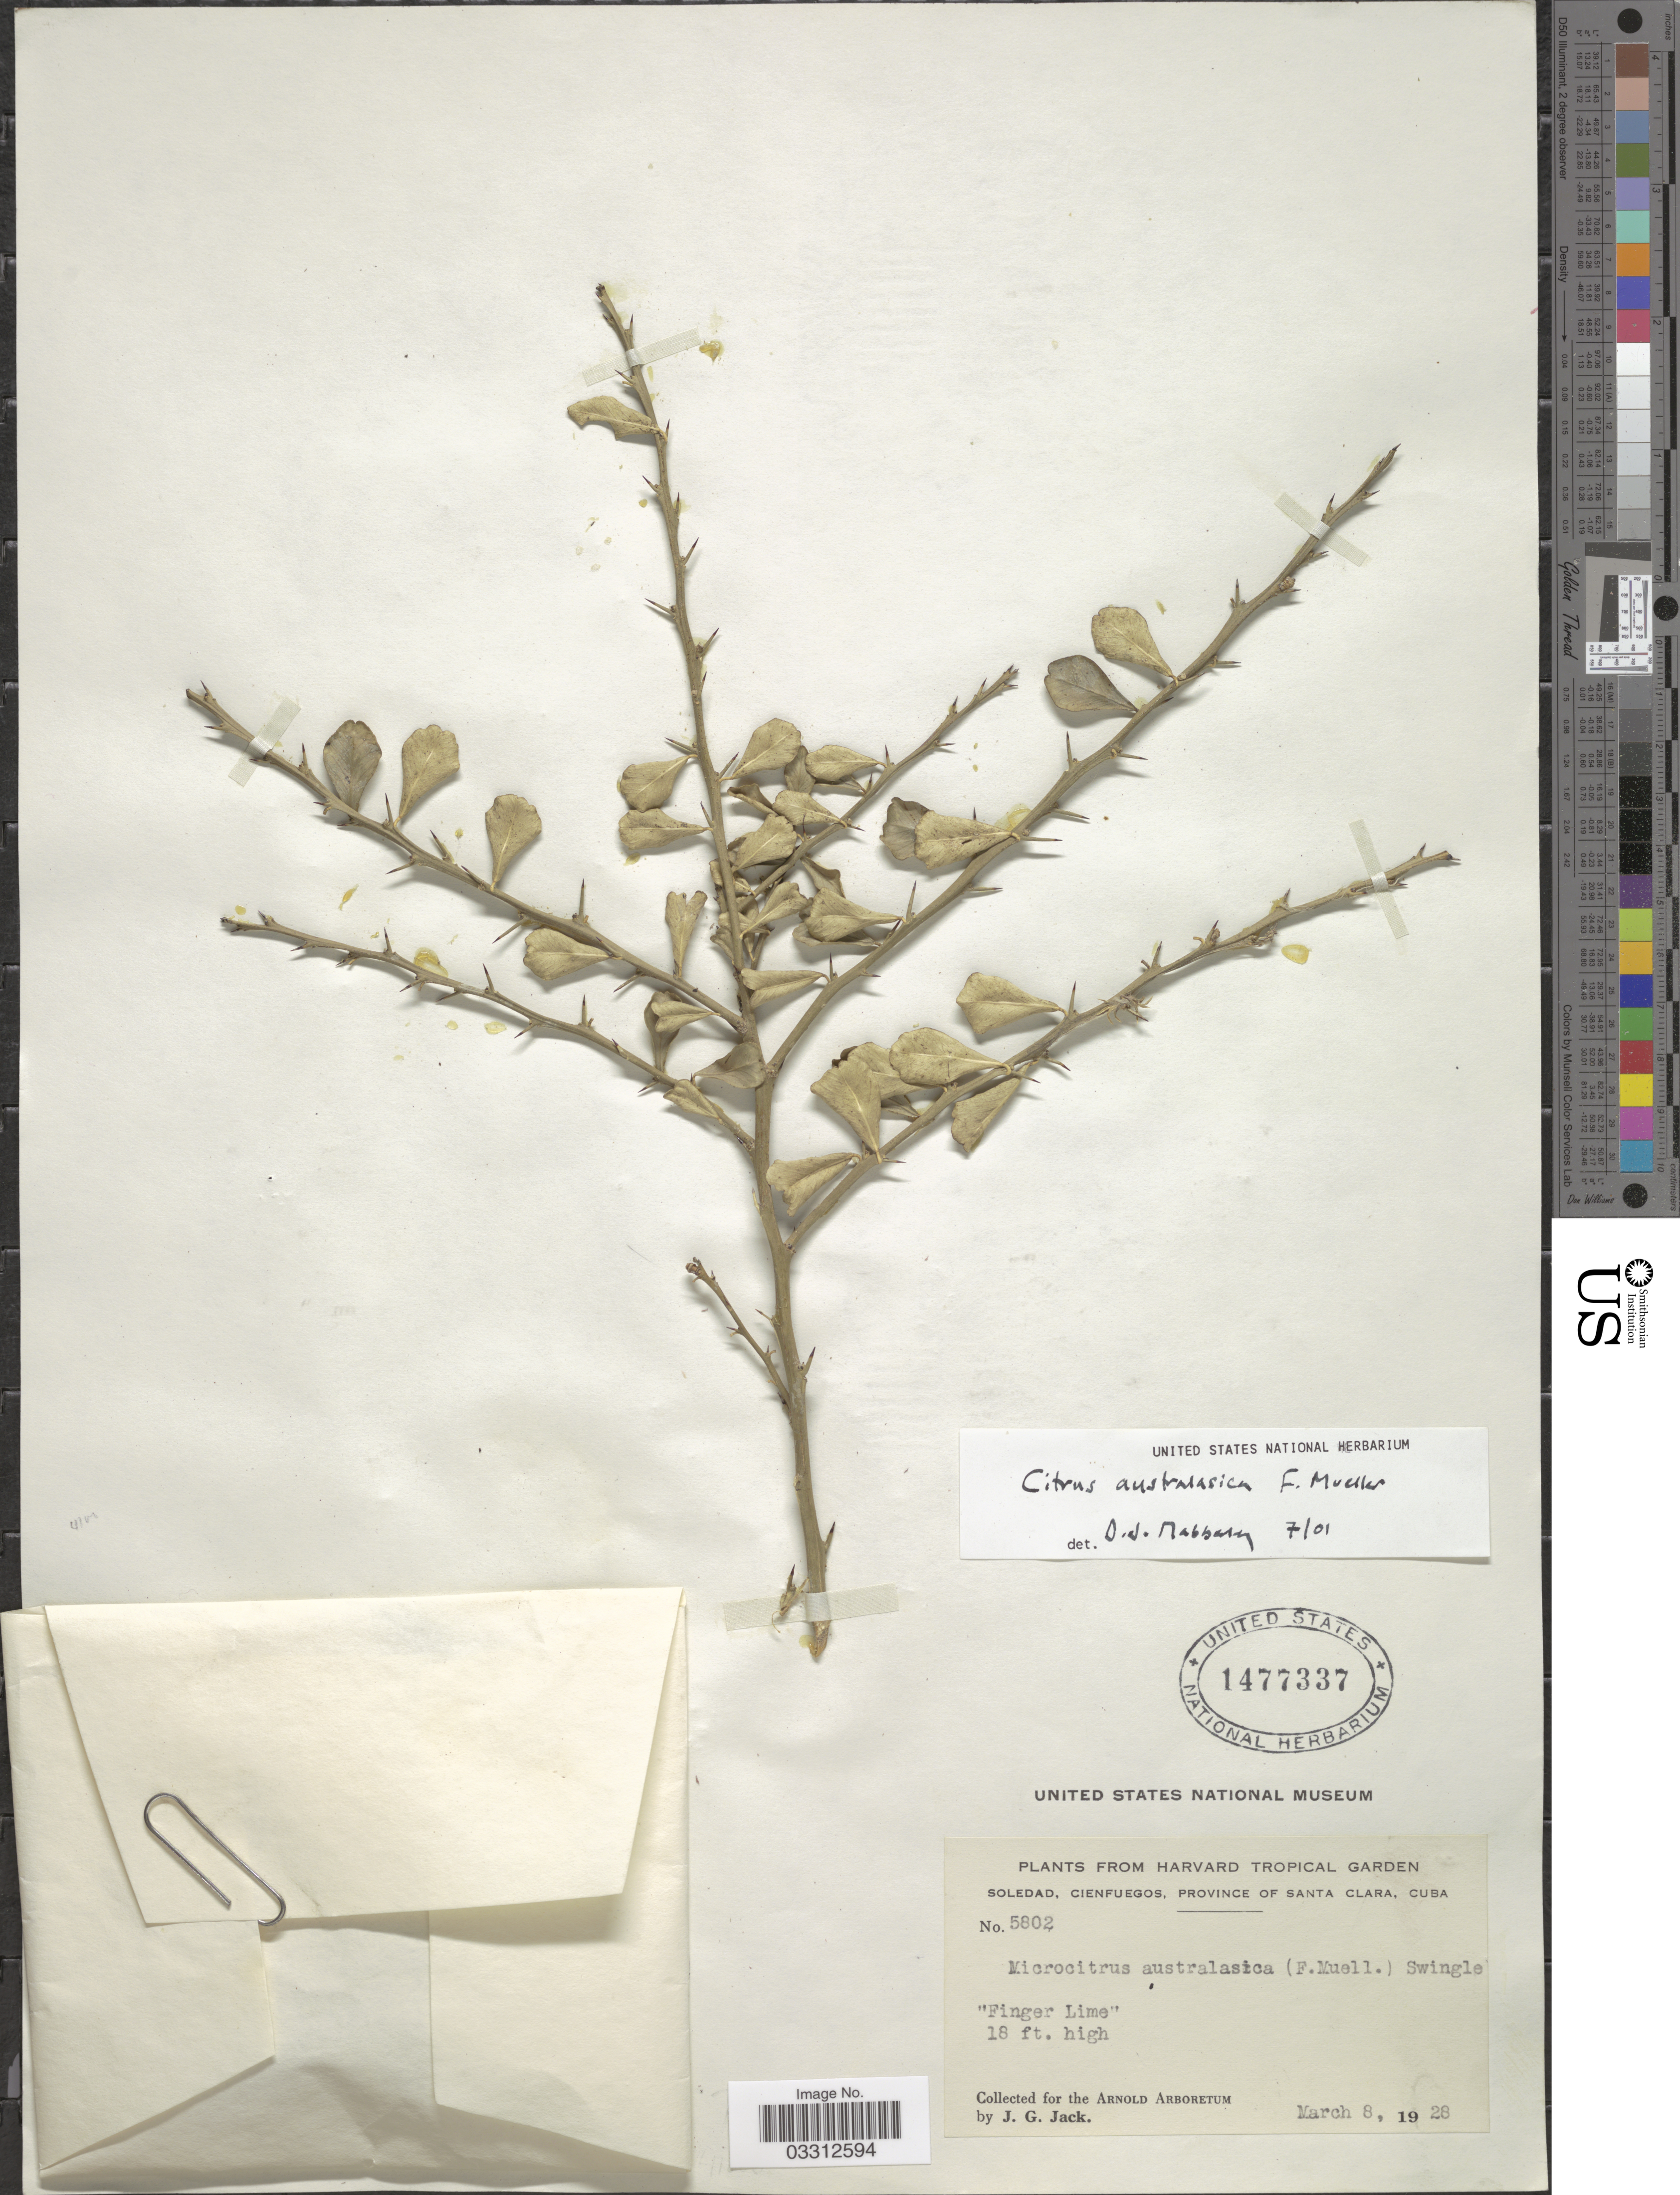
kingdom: Plantae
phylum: Tracheophyta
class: Magnoliopsida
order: Sapindales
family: Rutaceae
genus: Citrus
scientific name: Citrus australasica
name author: F. Muell.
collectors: J. G. Jack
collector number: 5802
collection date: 1928-03-08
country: Cuba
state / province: Las Villas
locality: Harvard Tropical Garden, Soledad, Cienfuegos, Province of Santa Clara.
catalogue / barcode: US 1477337